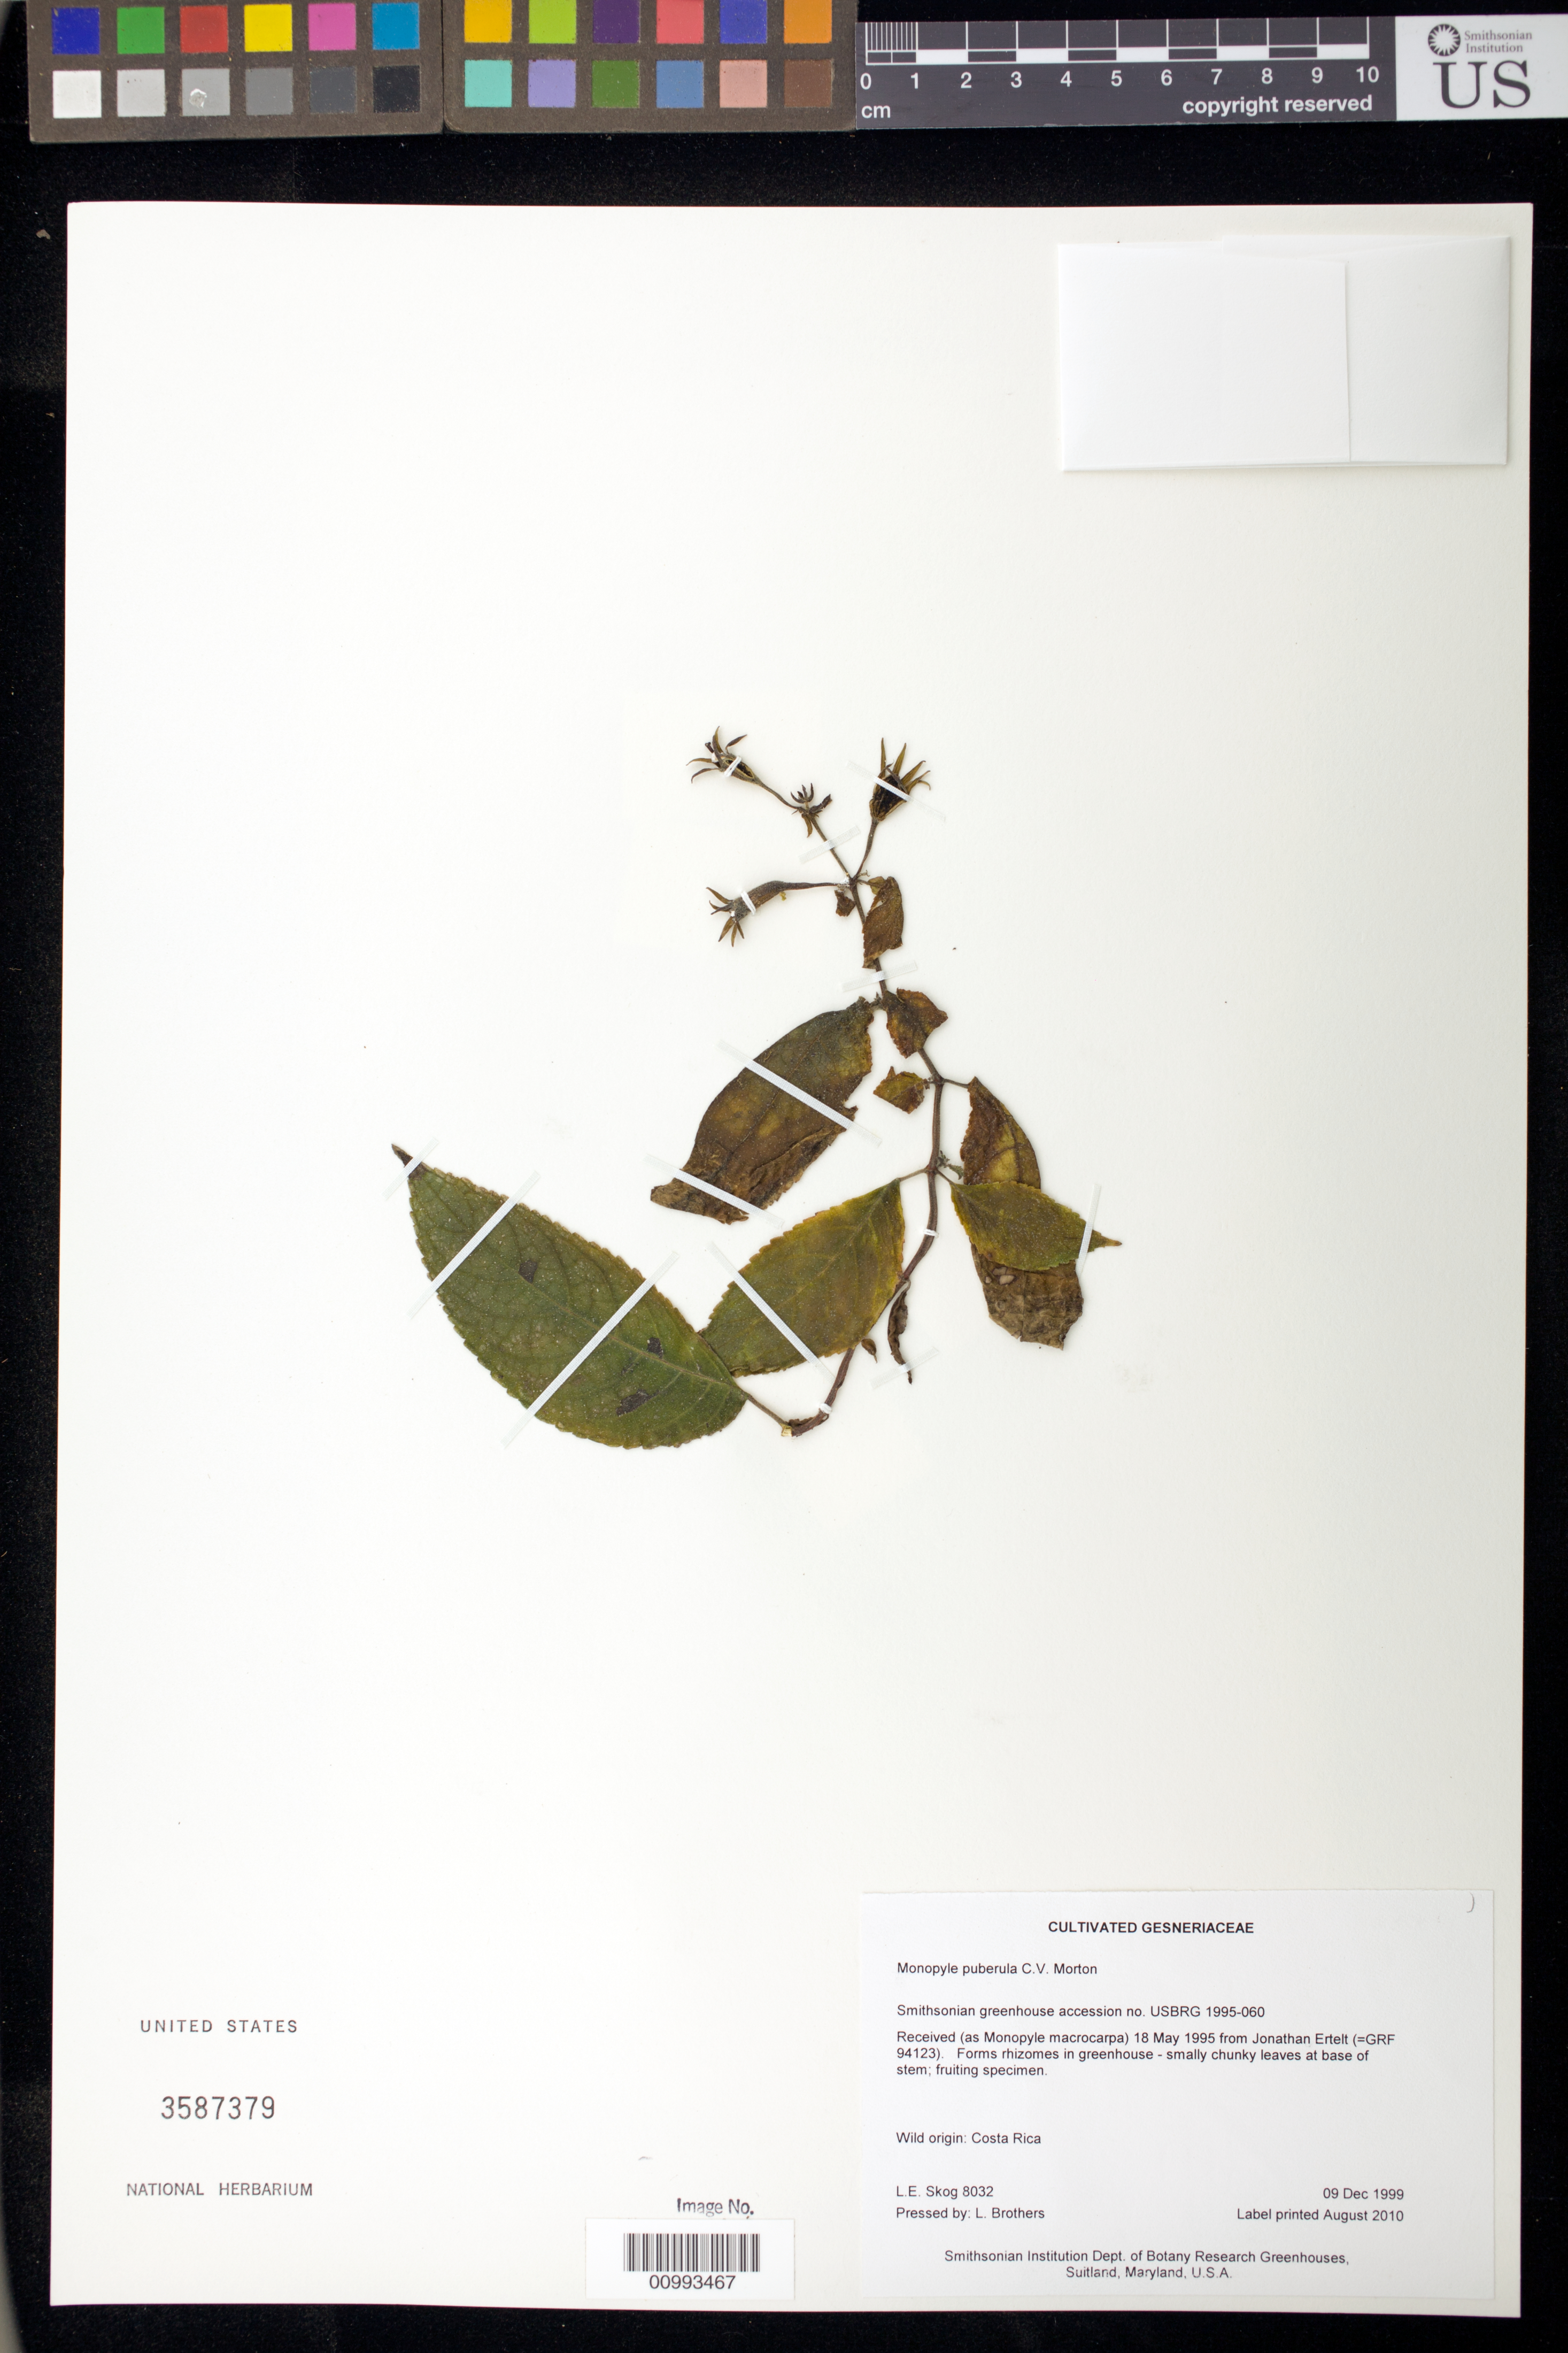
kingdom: Plantae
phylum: Tracheophyta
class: Magnoliopsida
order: Lamiales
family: Gesneriaceae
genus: Monopyle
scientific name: Monopyle puberula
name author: C.V. Morton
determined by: Boggan, J. K., (US), NMNH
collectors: L. E. Skog & L. Brothers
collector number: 8032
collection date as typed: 09 Dec 1999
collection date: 1999-12-09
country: Costa Rica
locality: Smithsonian Institution Dept. of Botany Research Greenhouses, Suitland, Maryland, U.S.A.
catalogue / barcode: US 3587379